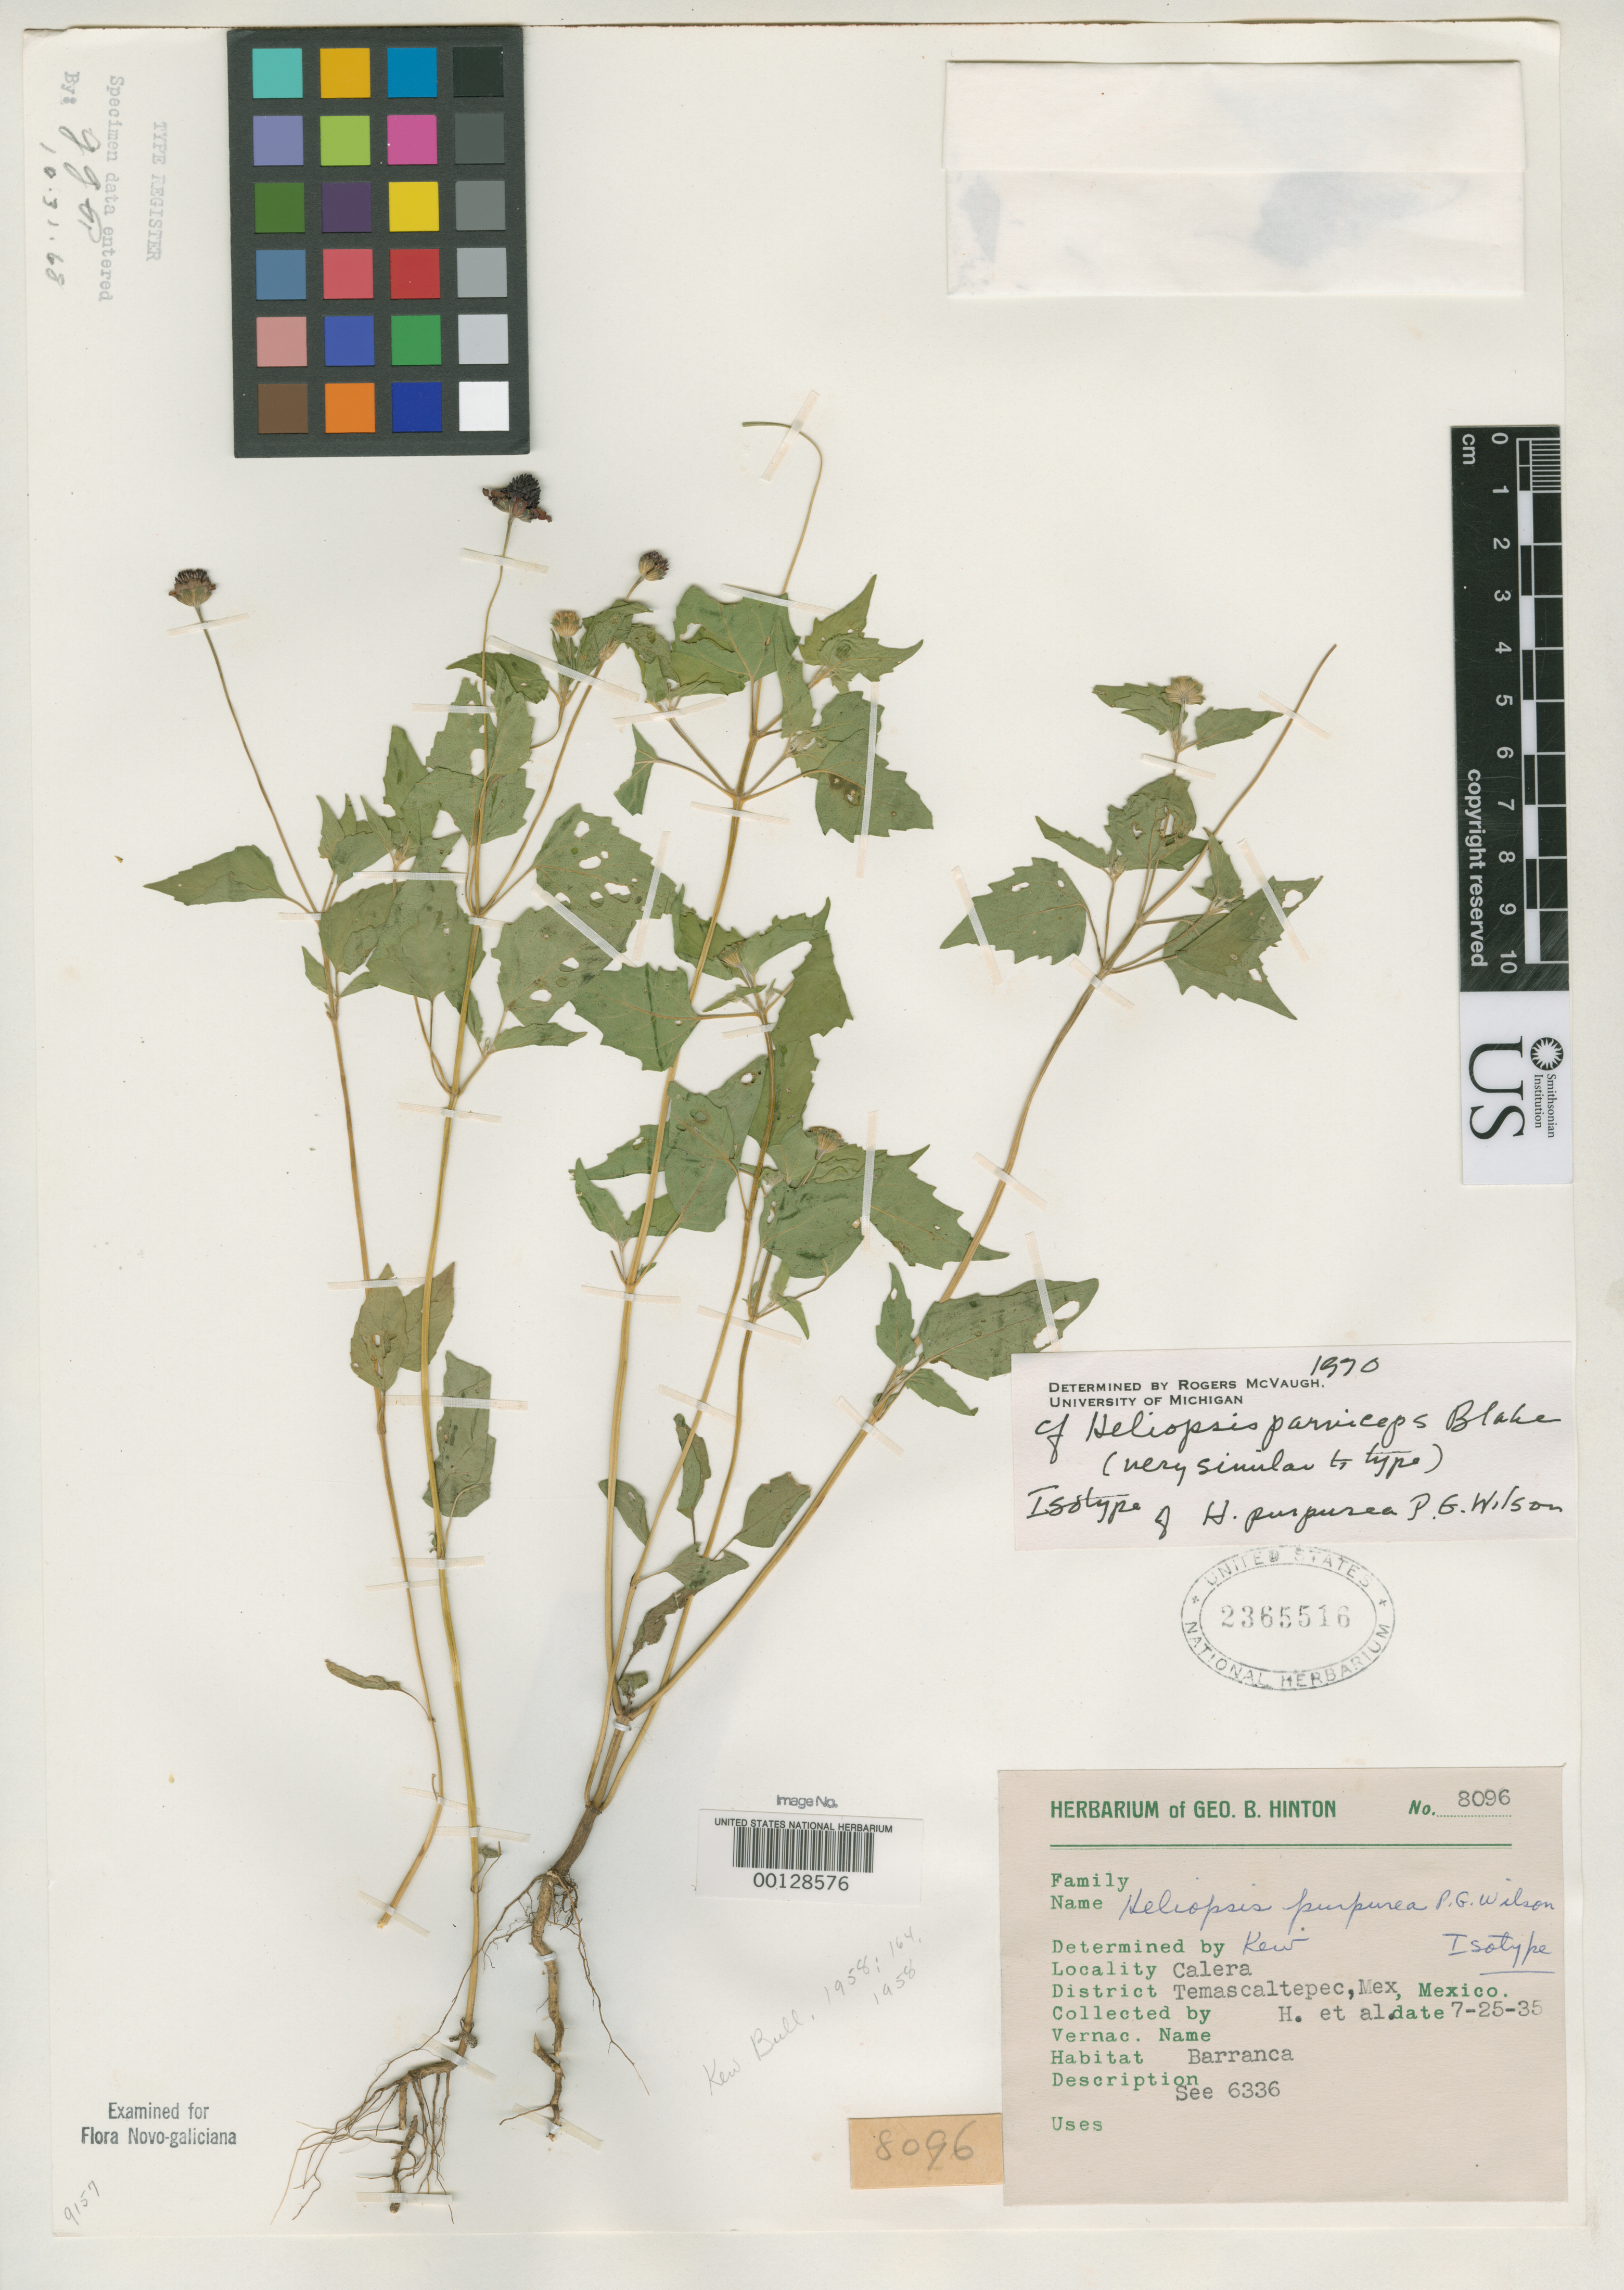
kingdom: Plantae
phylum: Tracheophyta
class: Magnoliopsida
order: Asterales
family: Asteraceae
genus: Heliopsis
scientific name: Heliopsis purpurea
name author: Paul G. Wilson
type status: Isotype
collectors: G. B. Hinton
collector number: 8096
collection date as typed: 25 Jul 1935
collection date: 1935-07-25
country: Mexico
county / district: Temascaltepec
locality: Calera.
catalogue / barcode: US 2365516